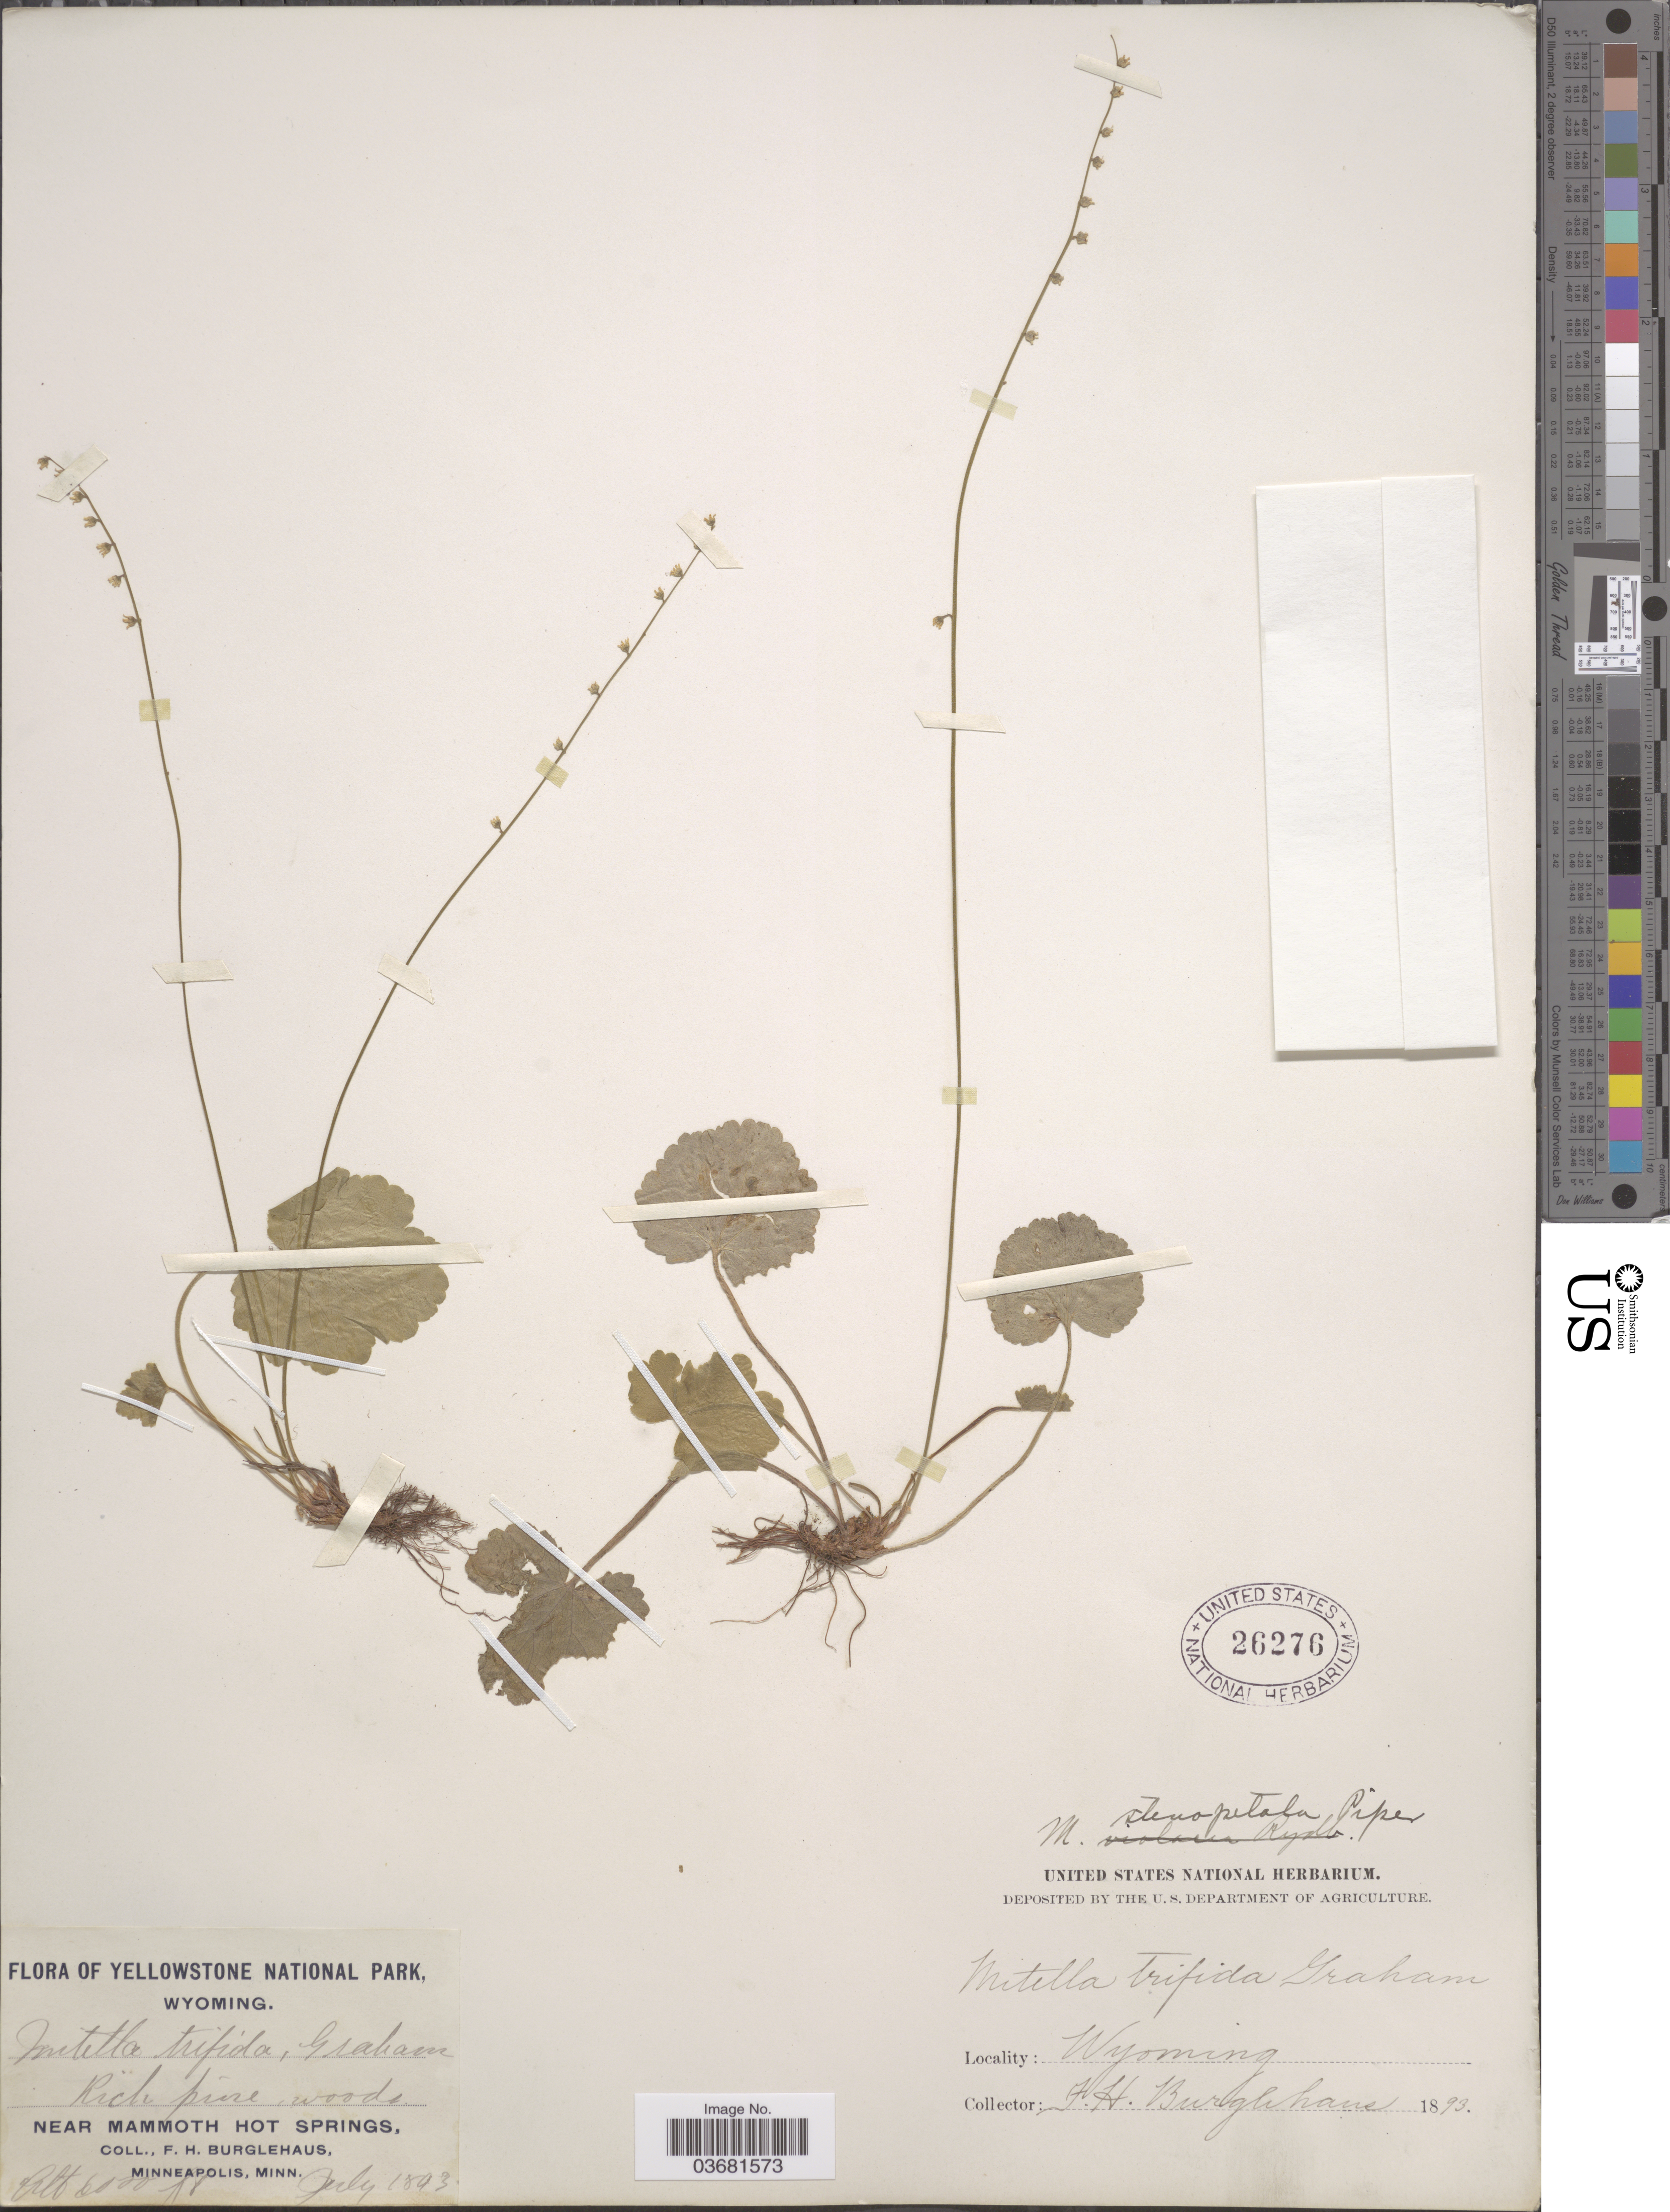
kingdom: Plantae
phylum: Tracheophyta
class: Magnoliopsida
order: Saxifragales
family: Saxifragaceae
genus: Mitella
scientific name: Mitella stenopetala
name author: Piper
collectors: F. Burglehaus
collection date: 1893-07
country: United States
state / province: Wyoming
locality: Yellowstone National Park. Near Mammoth Hot Springs.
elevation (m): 1829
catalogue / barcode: US 26276